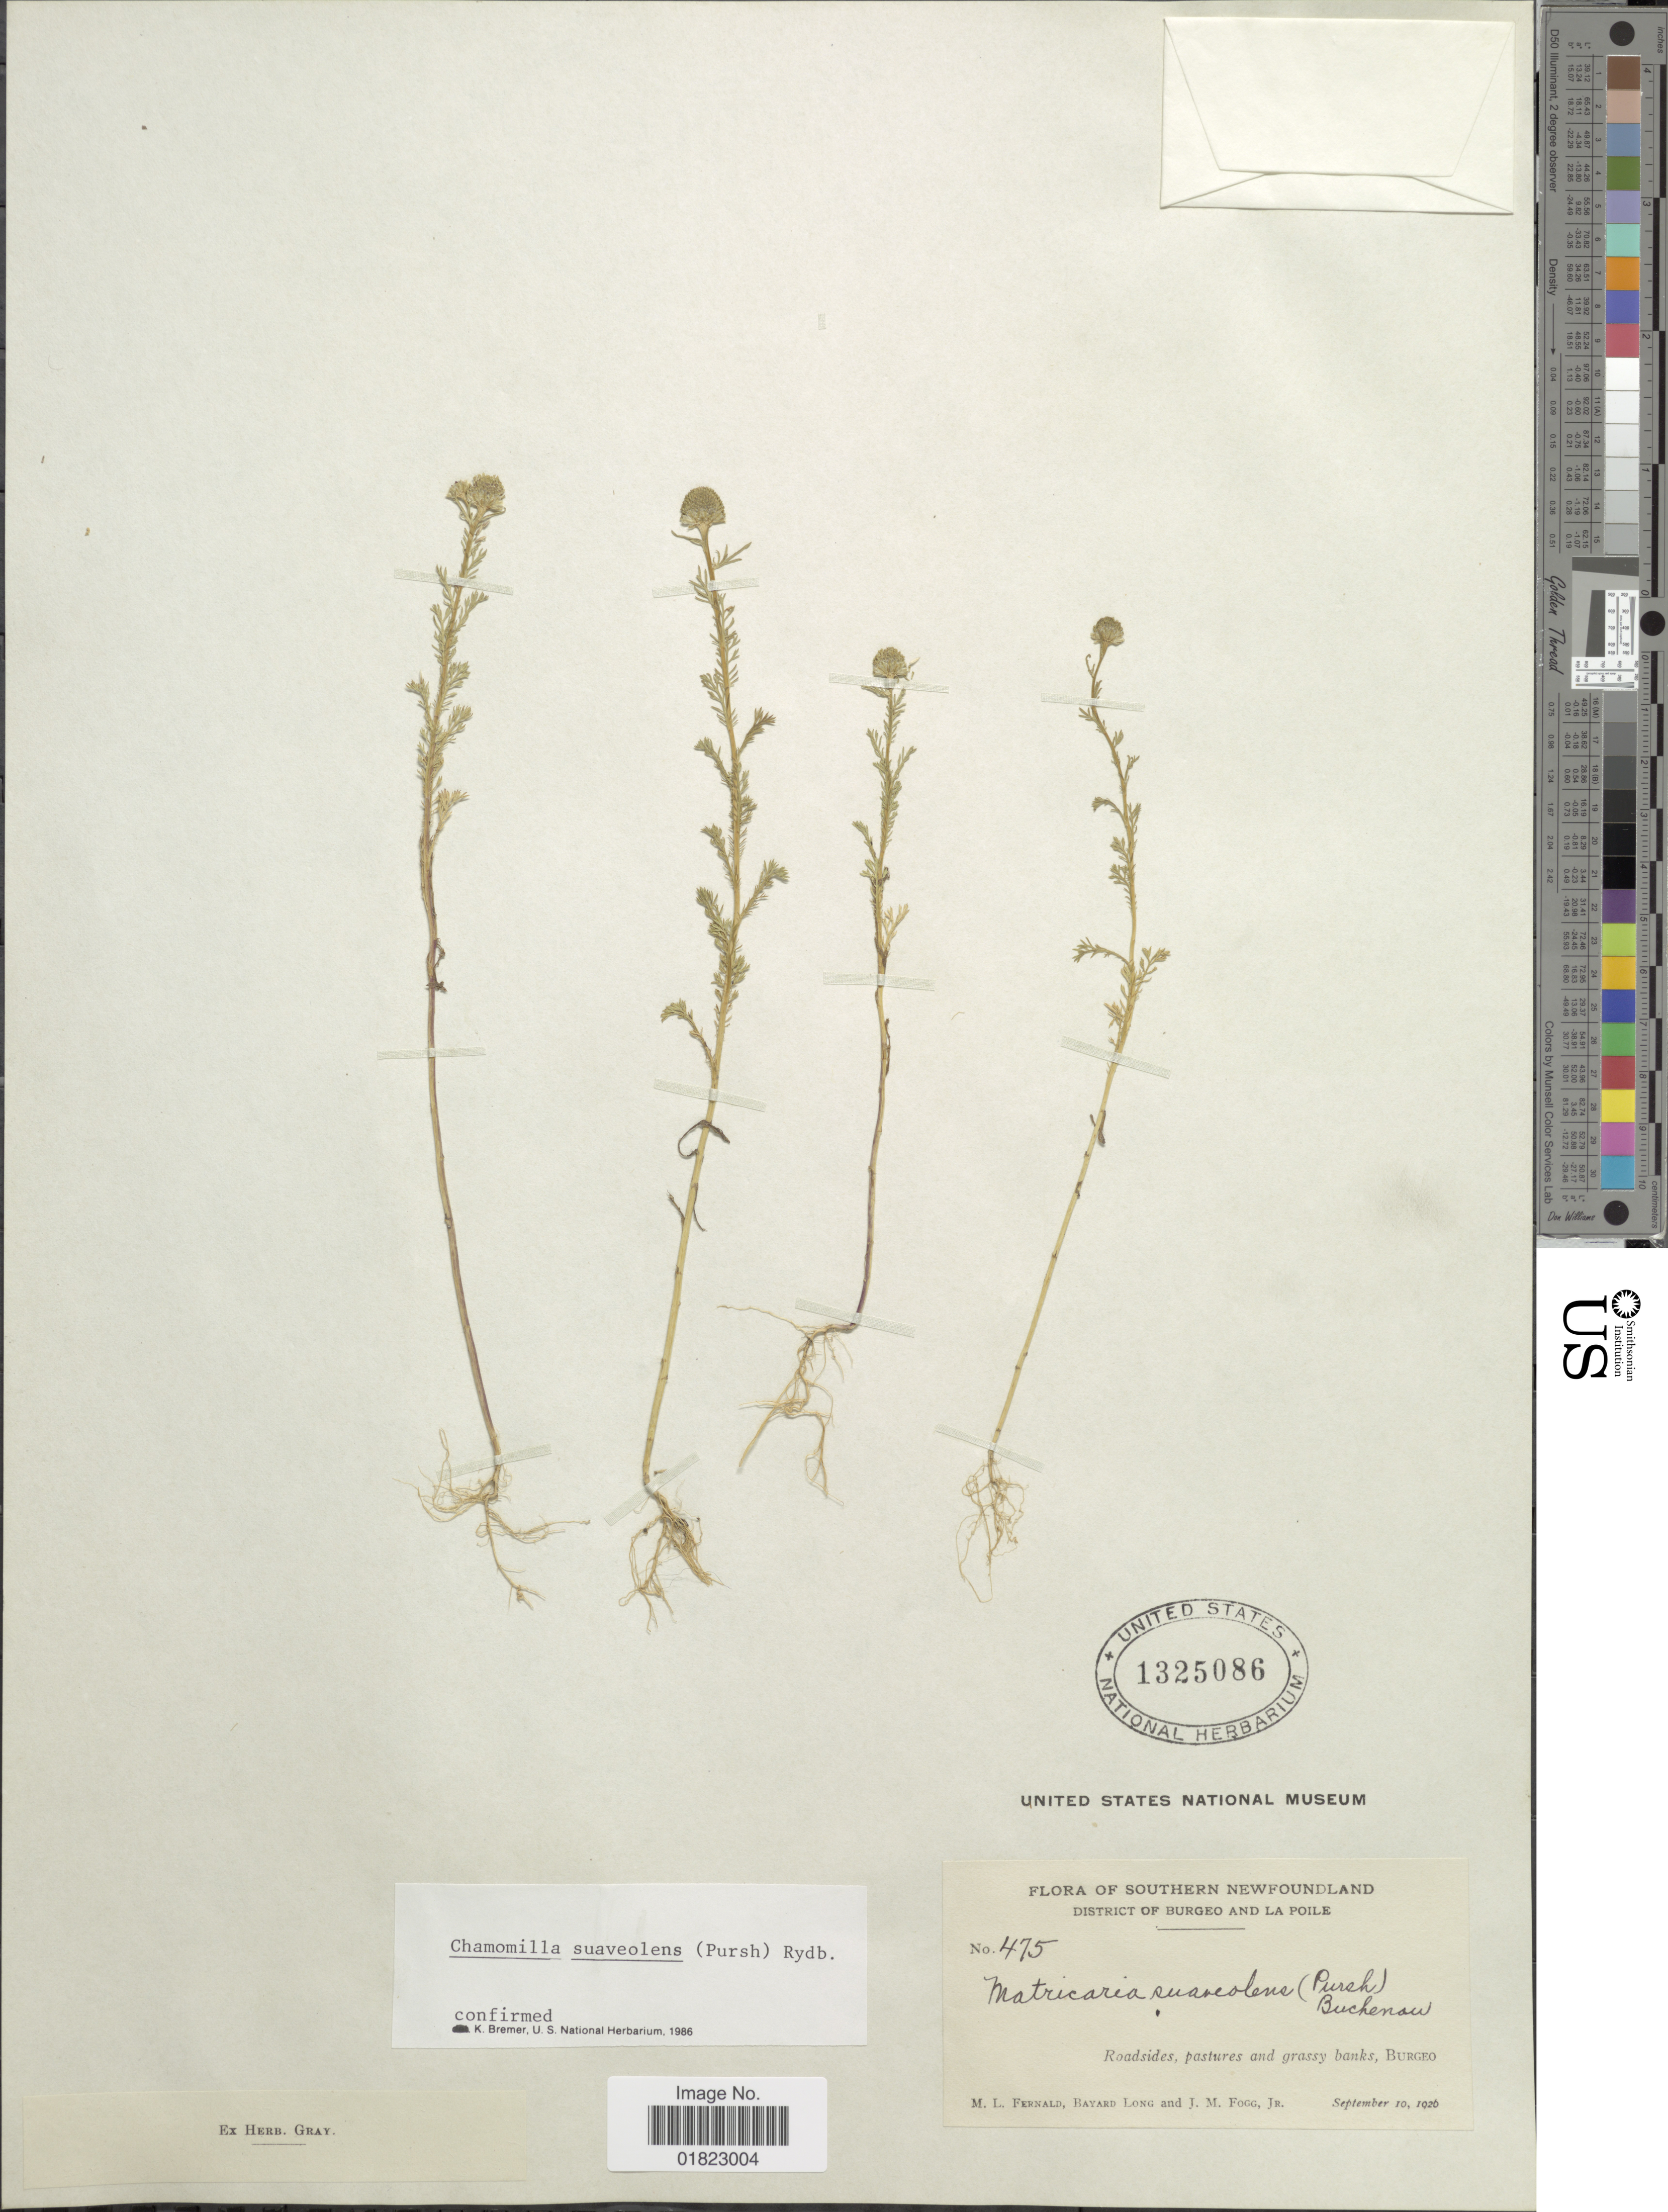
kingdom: Plantae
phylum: Tracheophyta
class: Magnoliopsida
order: Asterales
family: Asteraceae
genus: Matricaria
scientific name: Matricaria matricarioides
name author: (Less.) Porter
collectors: M. L. Fernald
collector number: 475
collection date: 1926-09-10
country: Canada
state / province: Newfoundland and Labrador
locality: Southern Newfounland, Roadsides, pastures and grassy banks, Burgeo. District of Burgeo and La Poile.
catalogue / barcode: US 1325086